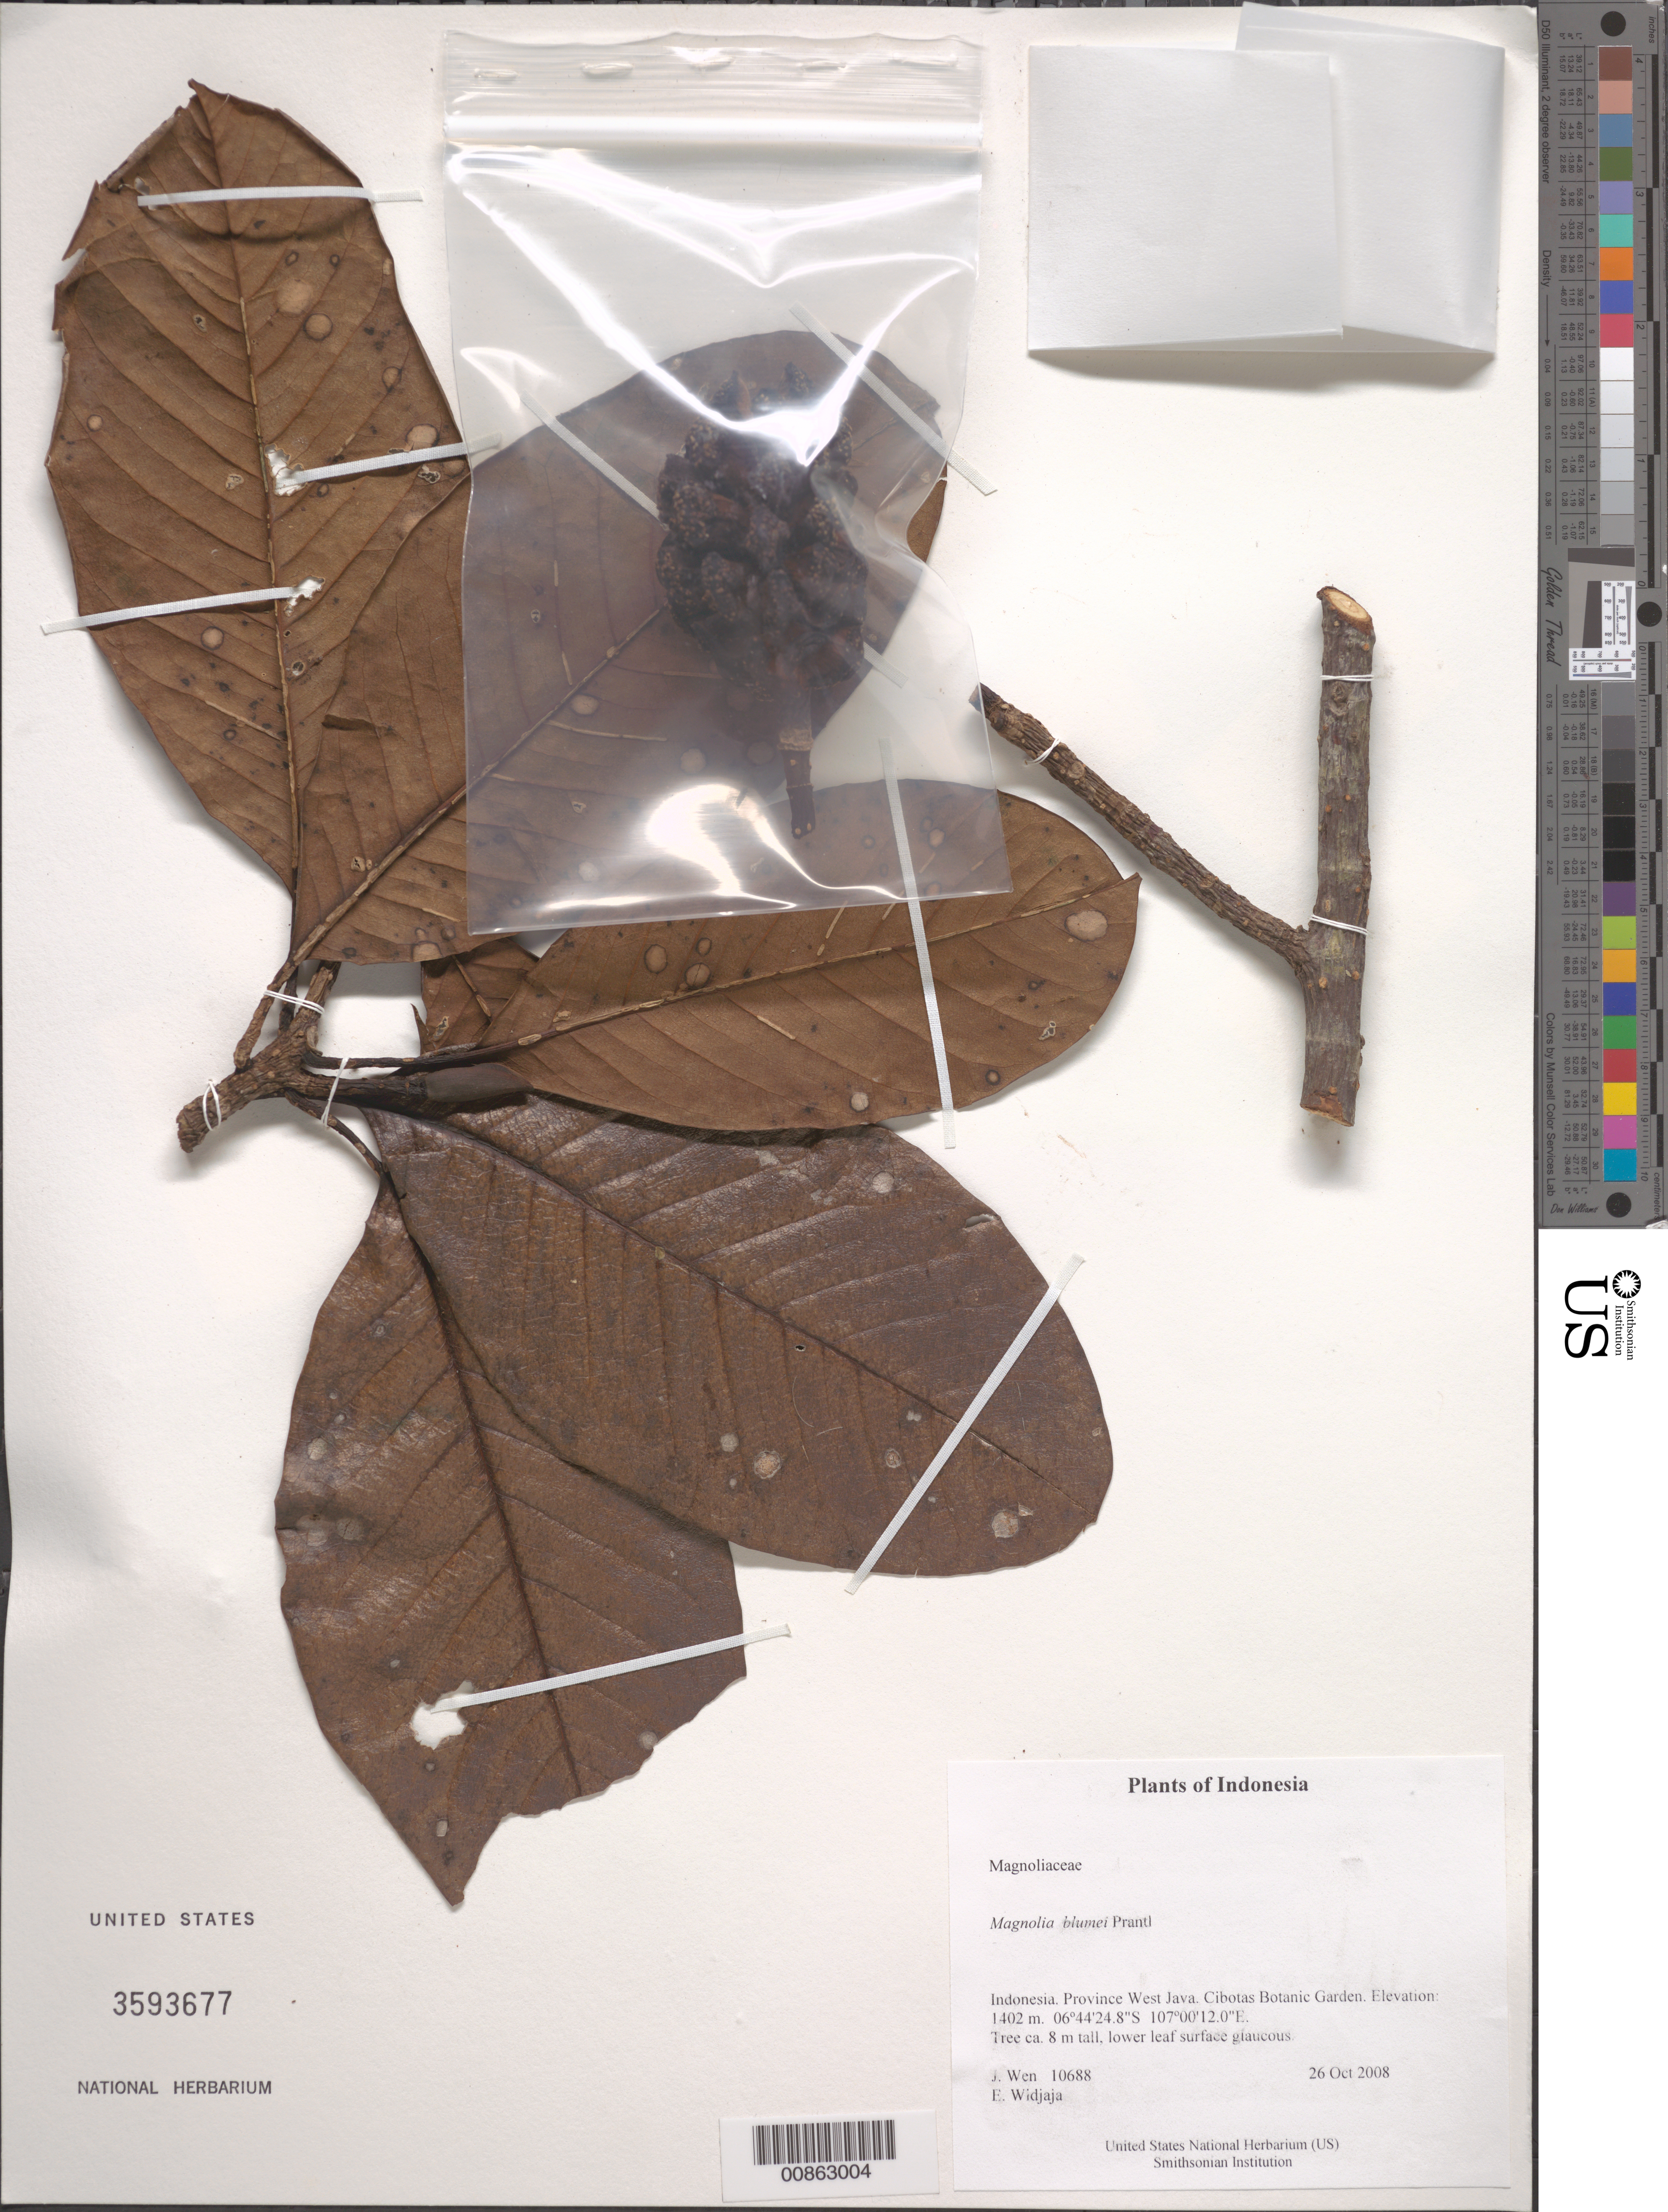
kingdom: Plantae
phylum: Tracheophyta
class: Magnoliopsida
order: Magnoliales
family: Magnoliaceae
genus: Magnolia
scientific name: Magnolia blumei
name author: Prantl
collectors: J. Wen & E. A. Widjaja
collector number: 10688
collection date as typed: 26 Oct 2008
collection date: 2008-10-26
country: Indonesia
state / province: Java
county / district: Jawa Barat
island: Java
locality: Cibotas Botanic Garden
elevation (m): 1402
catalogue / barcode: US 3593677